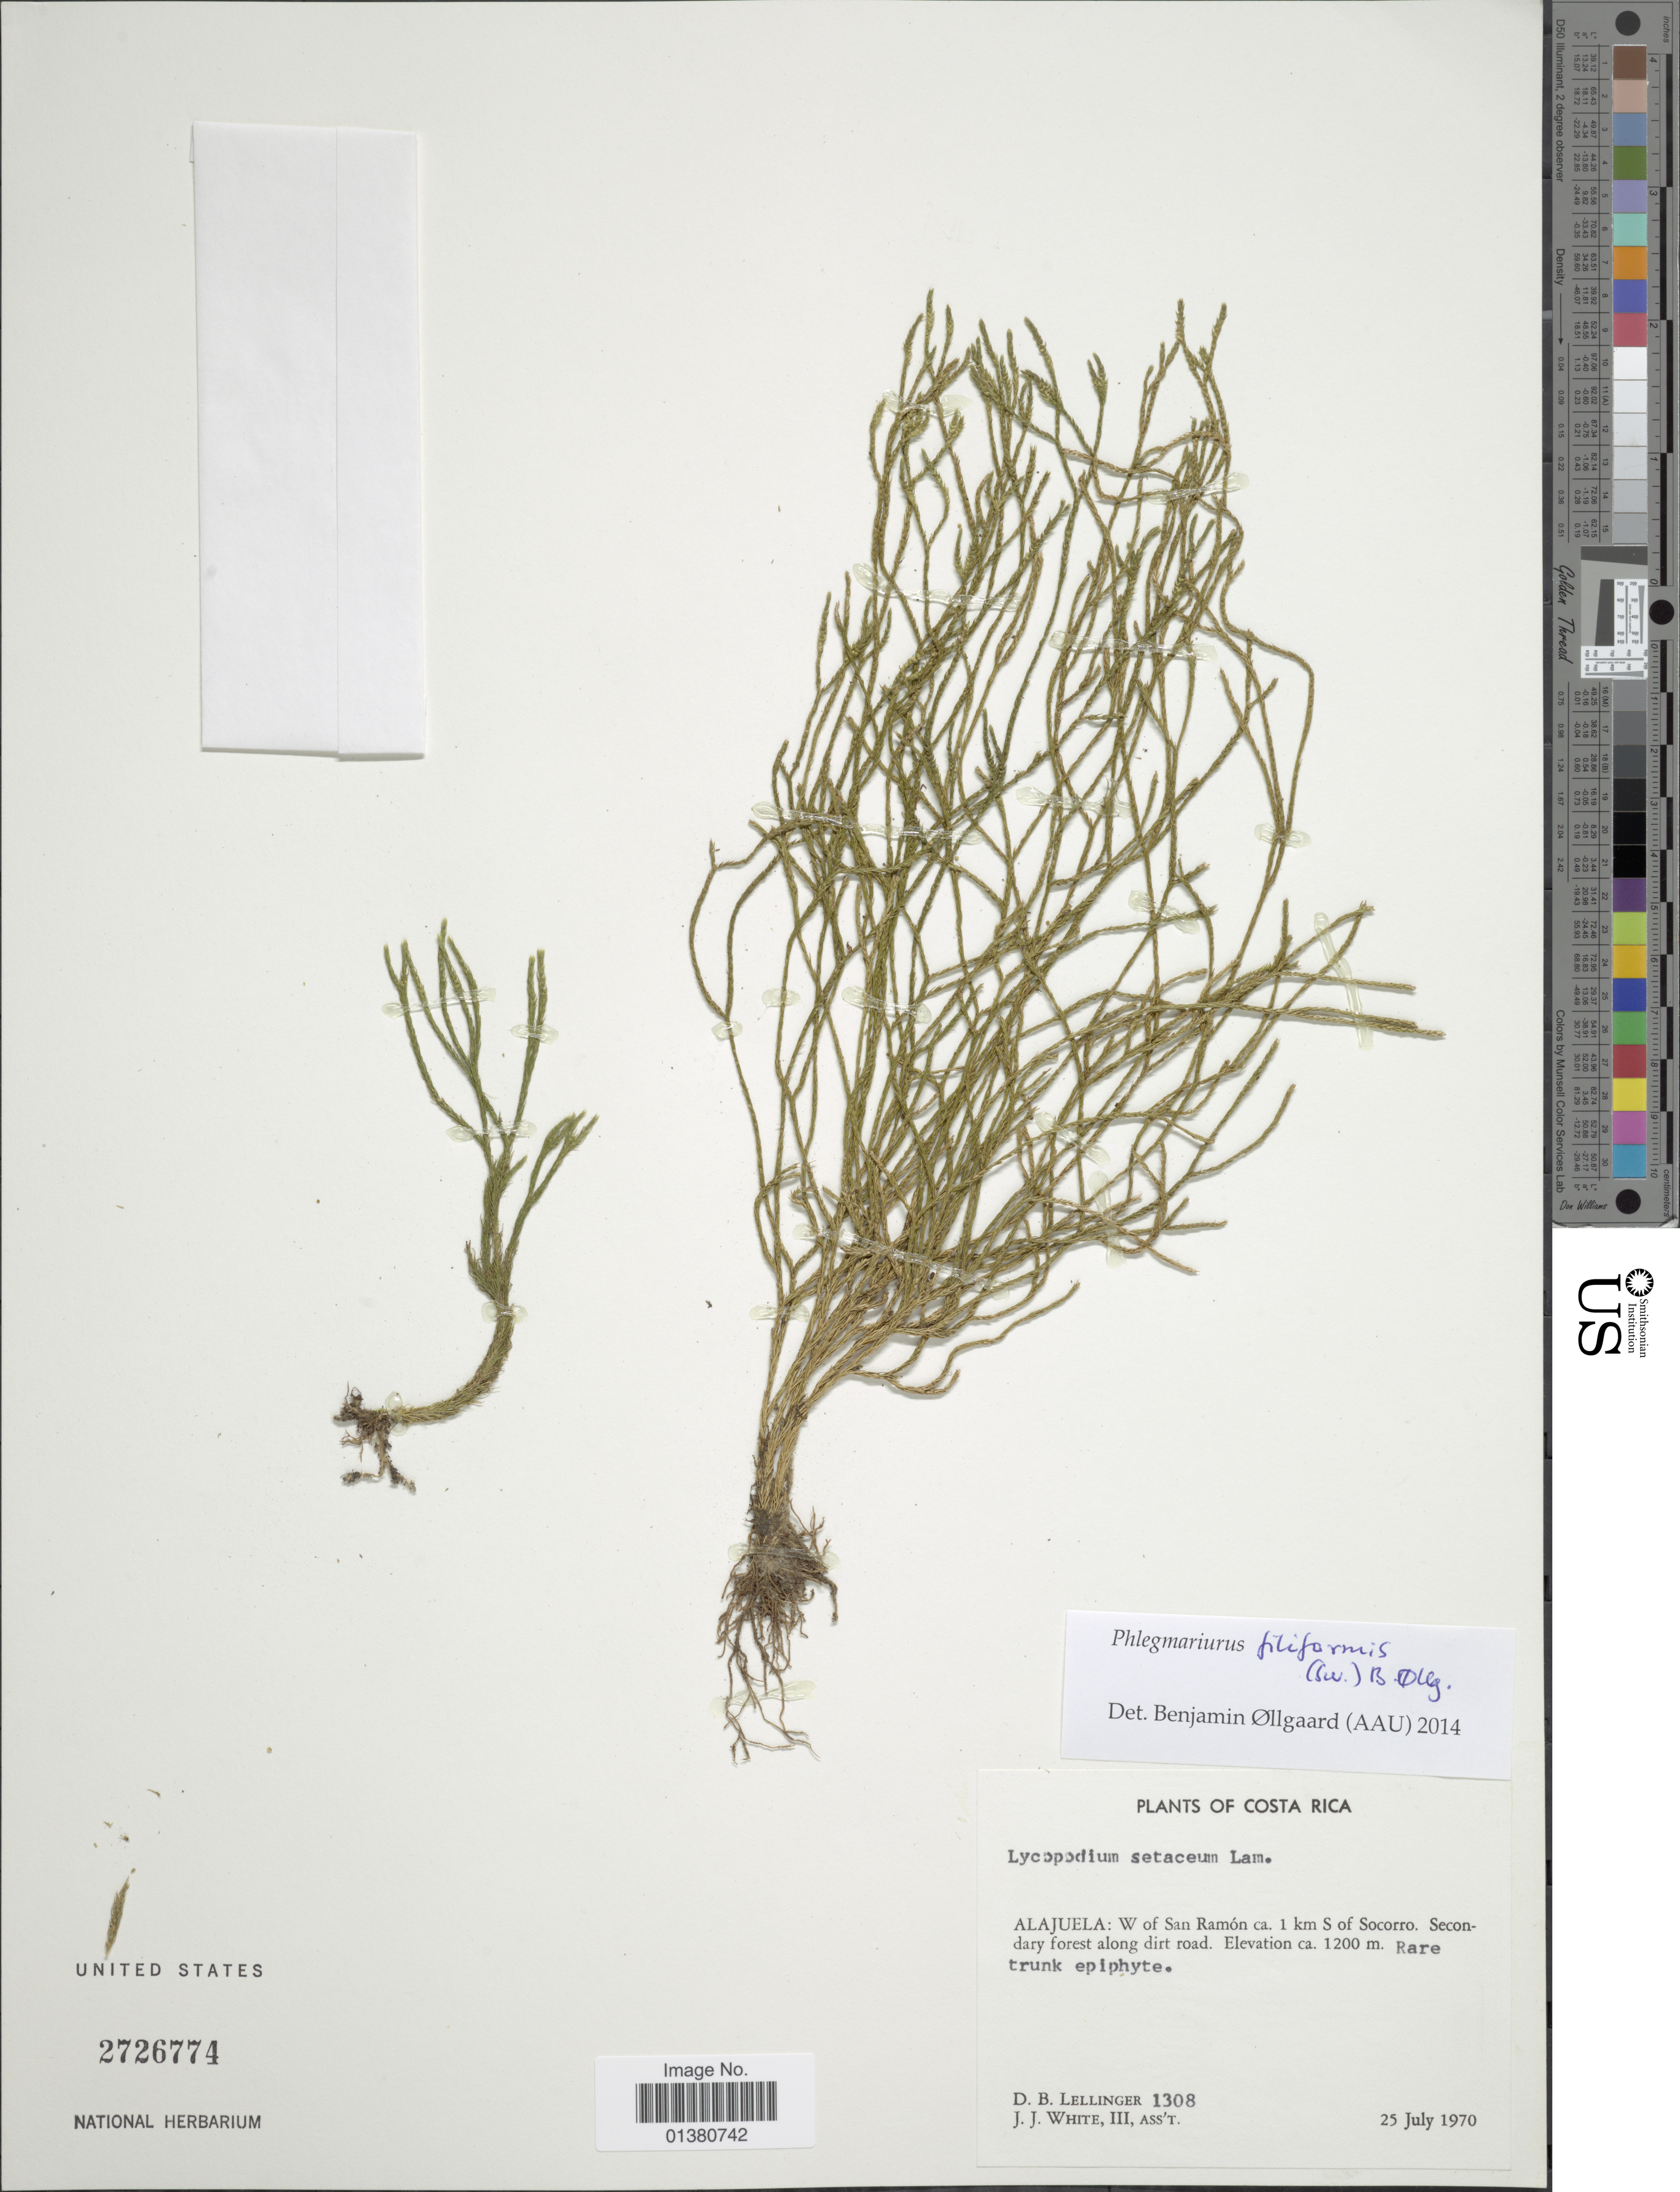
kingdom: Plantae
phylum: Tracheophyta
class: Lycopodiopsida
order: Lycopodiales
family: Lycopodiaceae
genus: Phlegmariurus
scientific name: Phlegmariurus filiformis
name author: (Sw.) W.H. Wagner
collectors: D. B. Lellinger & J. J. White III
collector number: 1308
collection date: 1970-07-25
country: Costa Rica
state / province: Alajuela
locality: W of San Ramón ca 1 km S of Socorro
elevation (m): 1200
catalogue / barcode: US 2726774